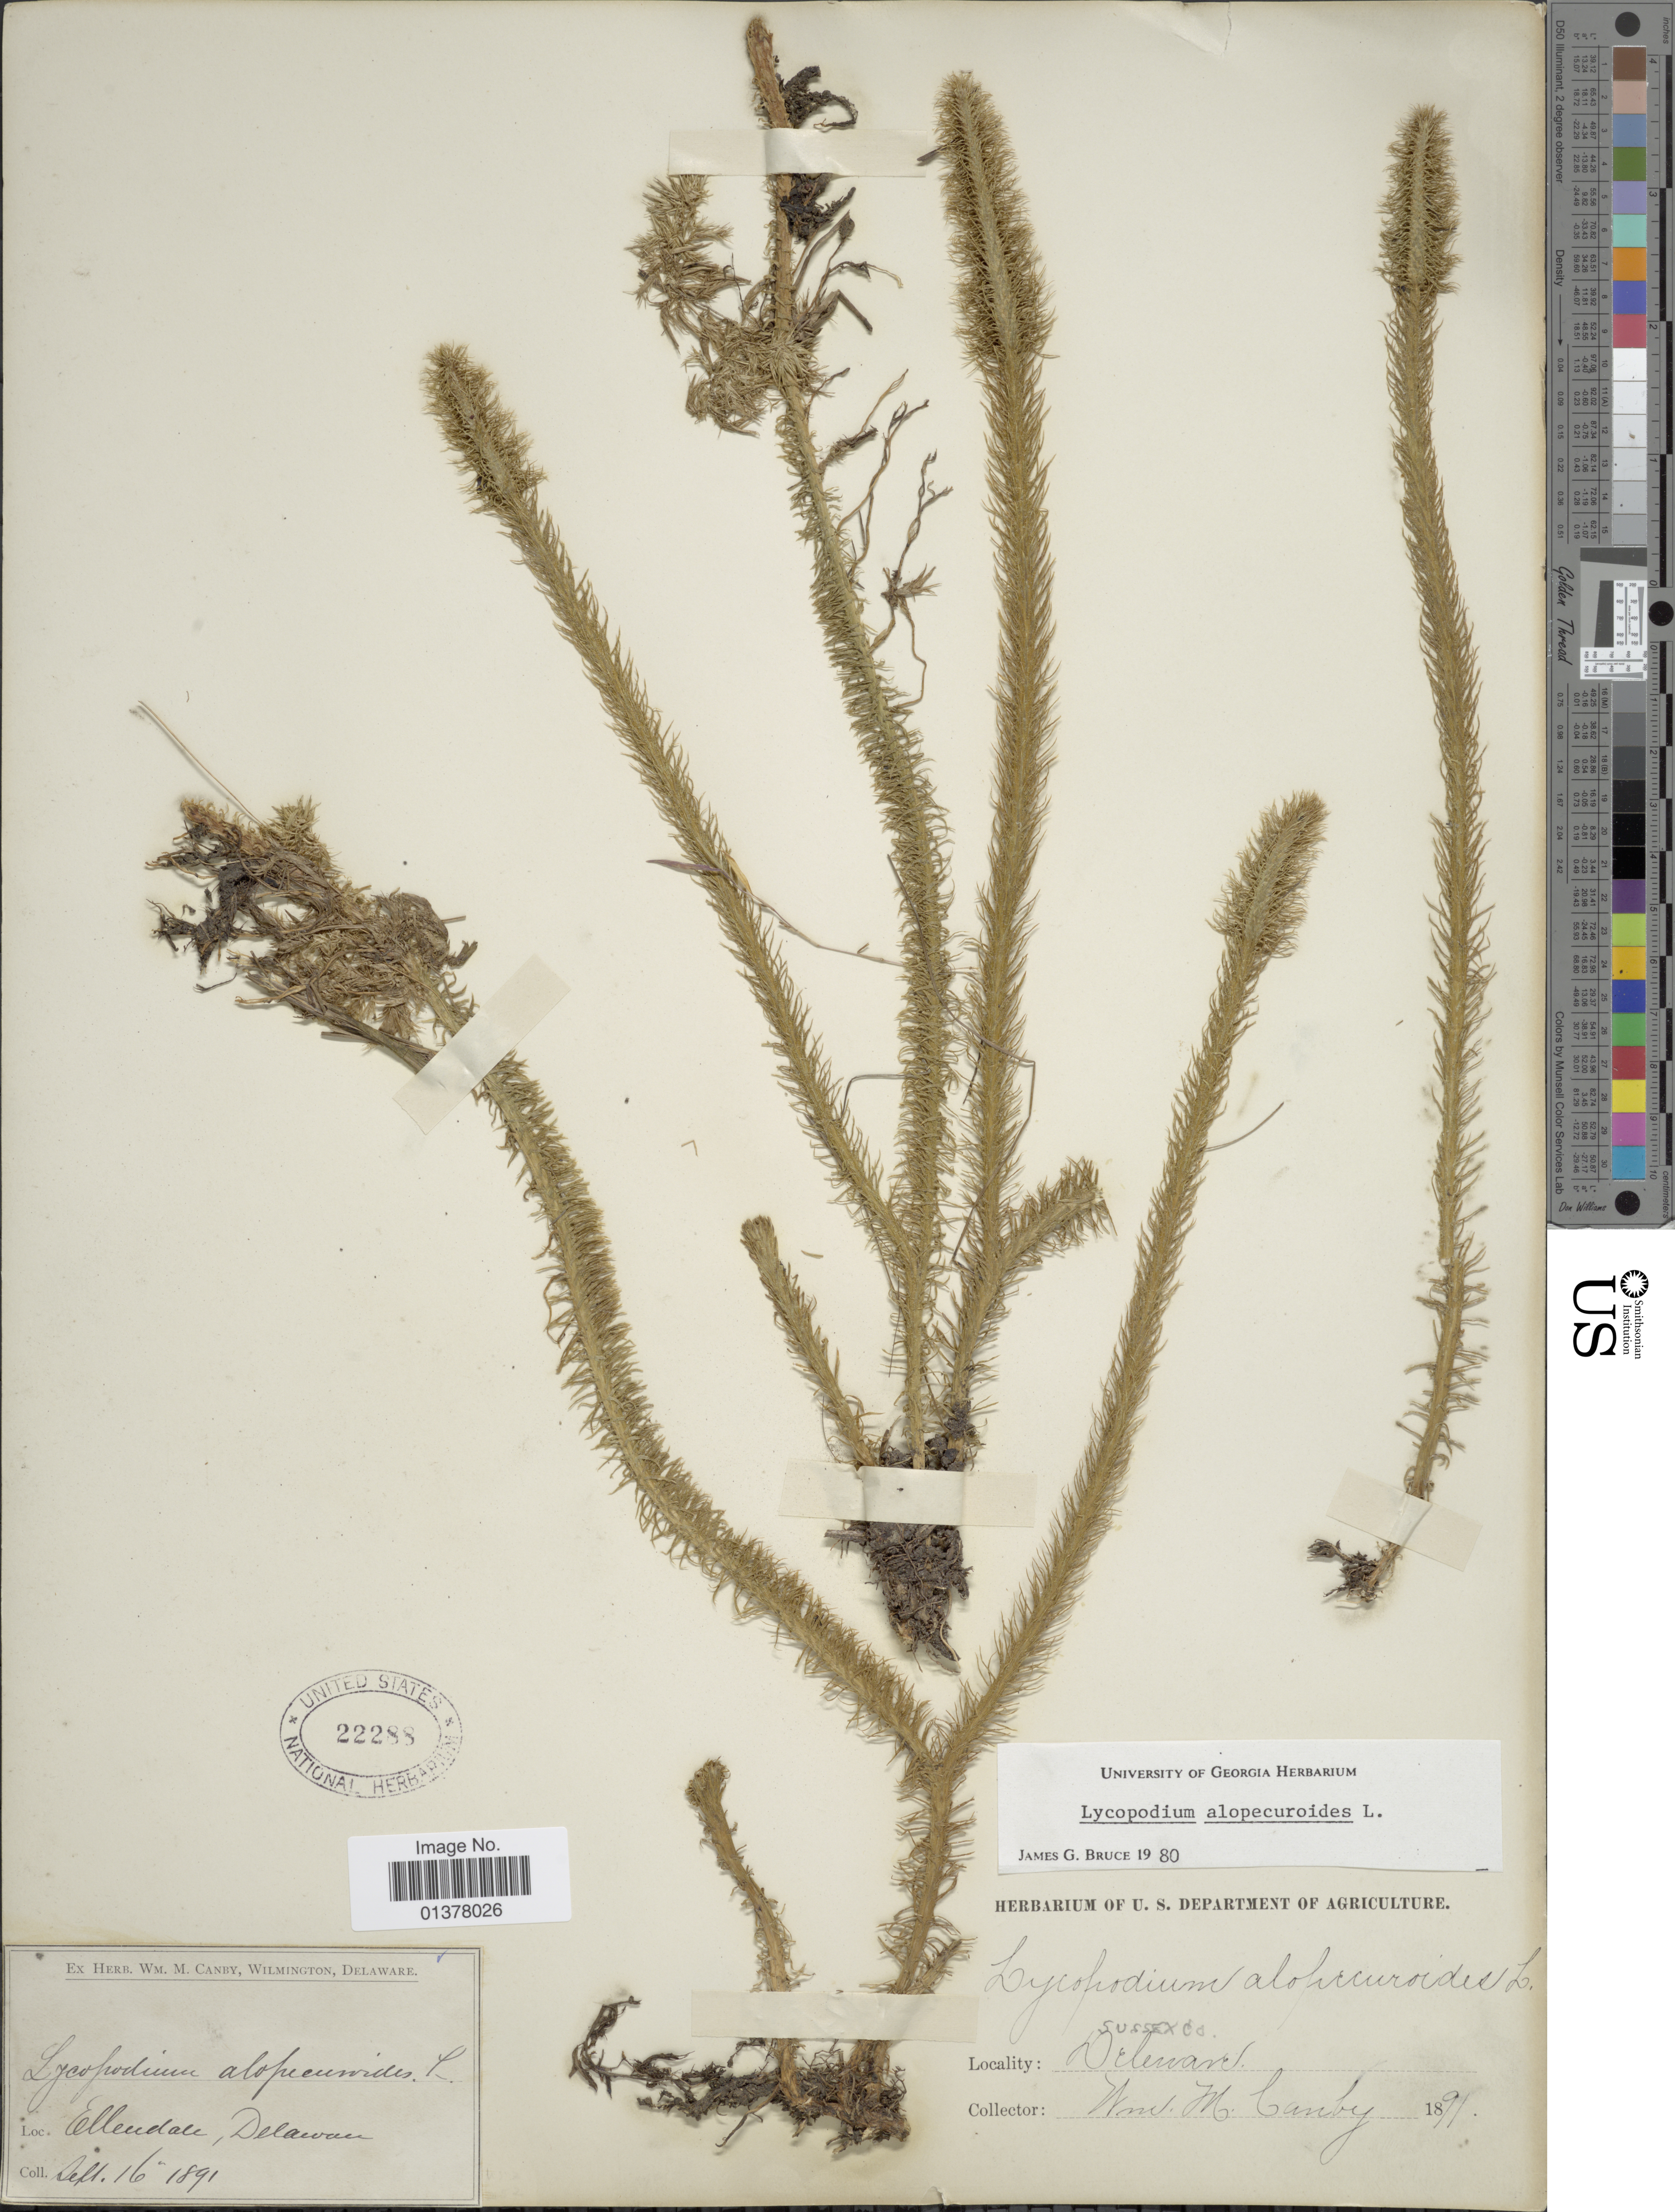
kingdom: Plantae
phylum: Tracheophyta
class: Lycopodiopsida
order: Lycopodiales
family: Lycopodiaceae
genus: Lycopodiella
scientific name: Lycopodiella alopecuroides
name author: (L.) Cranfill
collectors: W. Camby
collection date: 1891-09-16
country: United States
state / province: Delaware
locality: Ellendale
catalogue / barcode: US 22288